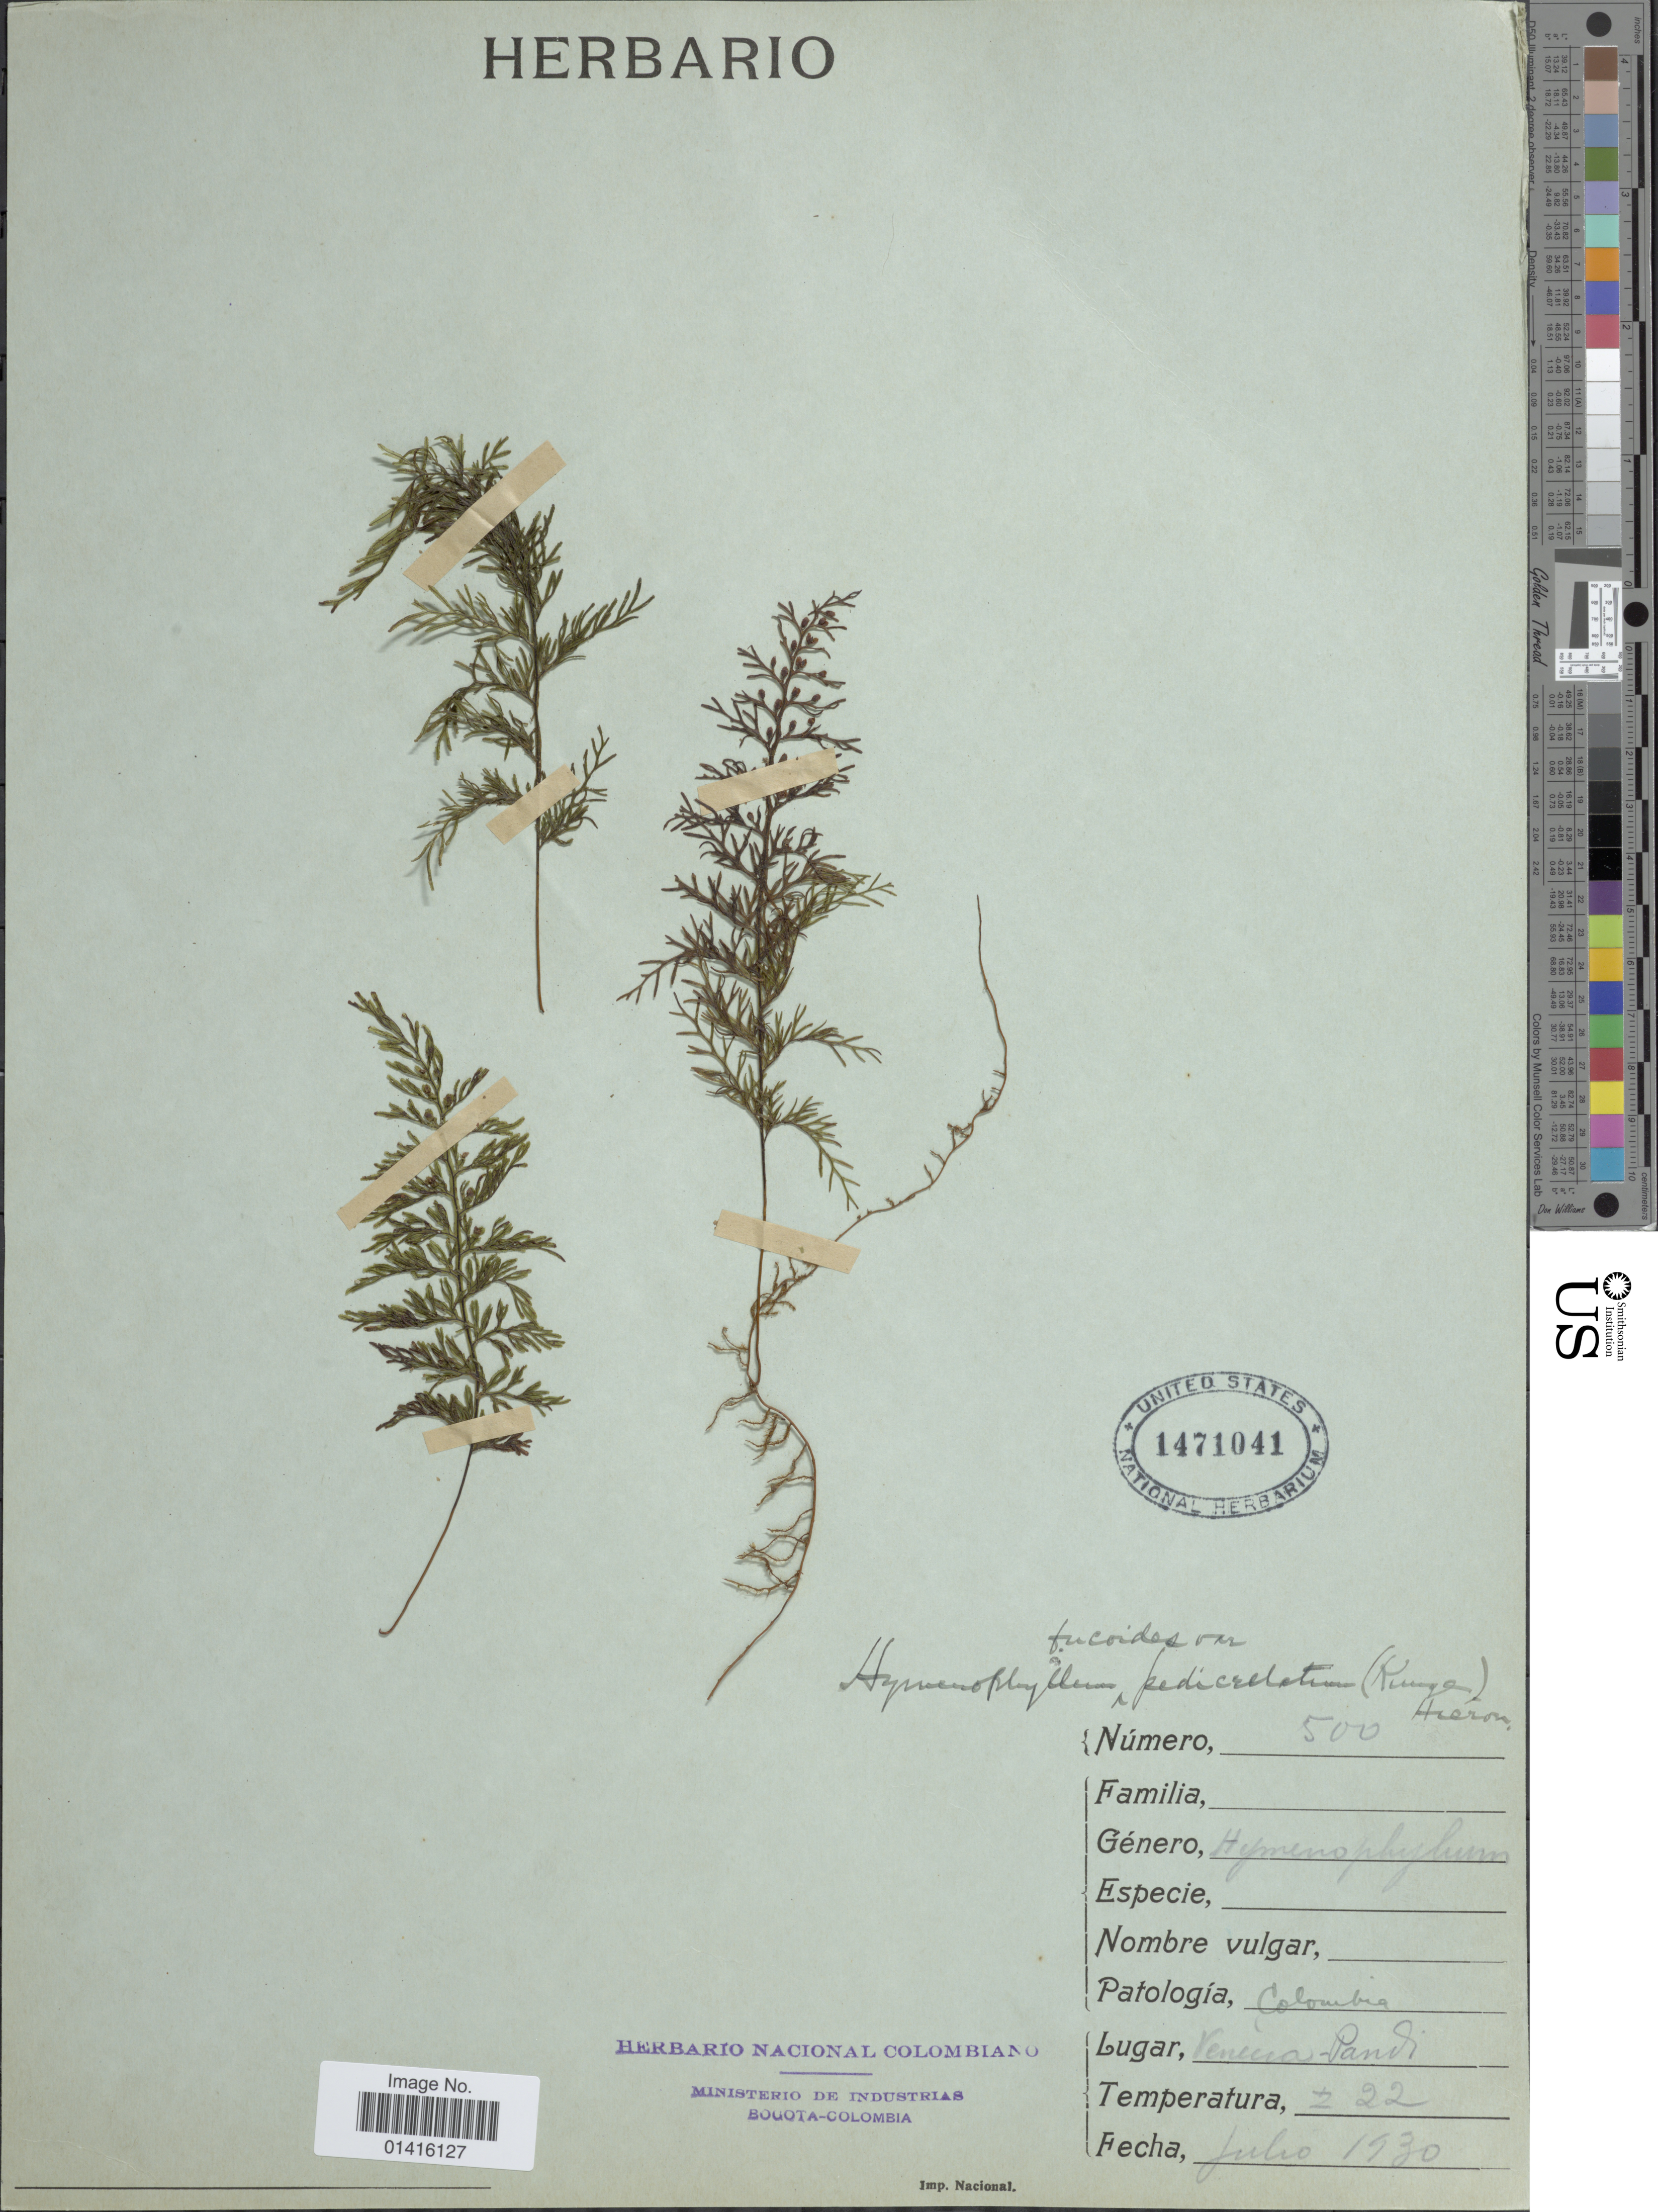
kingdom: Plantae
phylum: Tracheophyta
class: Polypodiopsida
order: Hymenophyllales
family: Hymenophyllaceae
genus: Hymenophyllum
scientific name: Hymenophyllum fucoides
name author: (Sw.) Sw.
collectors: Venicios-Pandi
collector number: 500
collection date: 1930-07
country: Colombia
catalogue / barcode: US 1471041